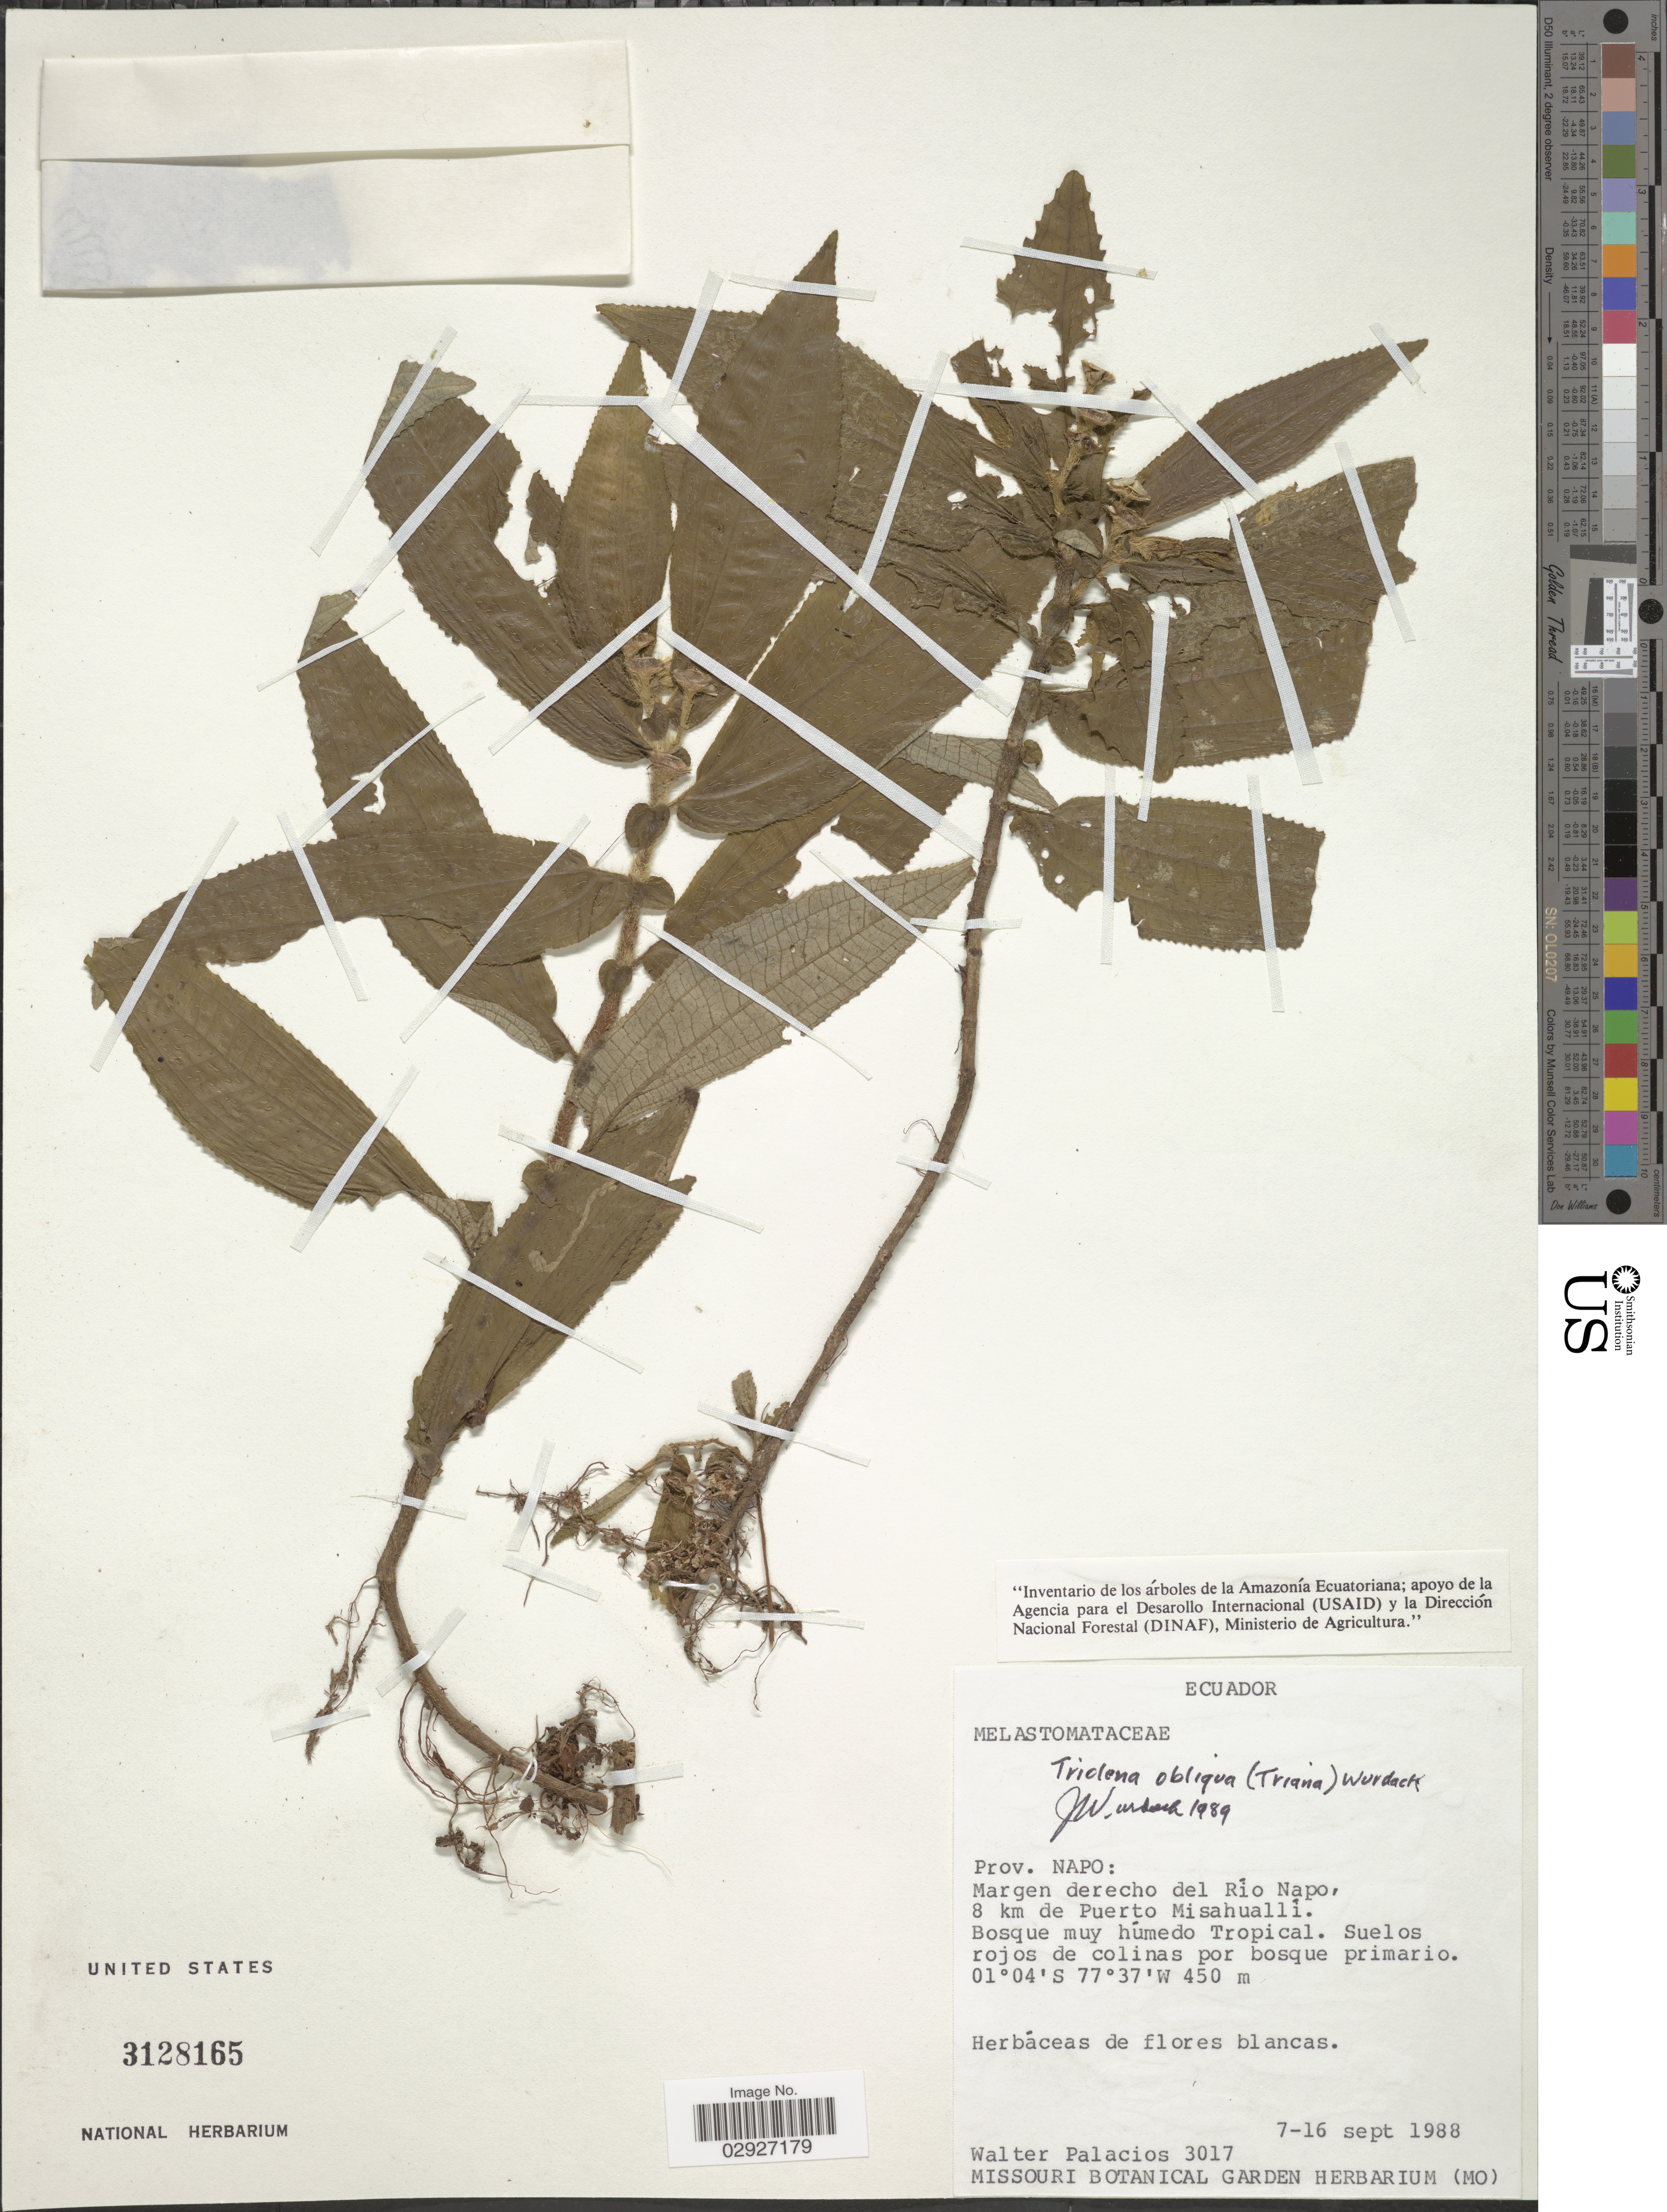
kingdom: Plantae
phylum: Tracheophyta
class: Magnoliopsida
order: Myrtales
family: Melastomataceae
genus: Triolena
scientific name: Triolena obliqua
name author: (Triana) Wurdack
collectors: W. Palacios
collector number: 3017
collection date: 1988-09-07/1988-09-16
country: Ecuador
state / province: Napo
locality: Margen derecho del Río Napo, 8 km de Puerto Misahuallí.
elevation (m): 450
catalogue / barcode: US 3128165